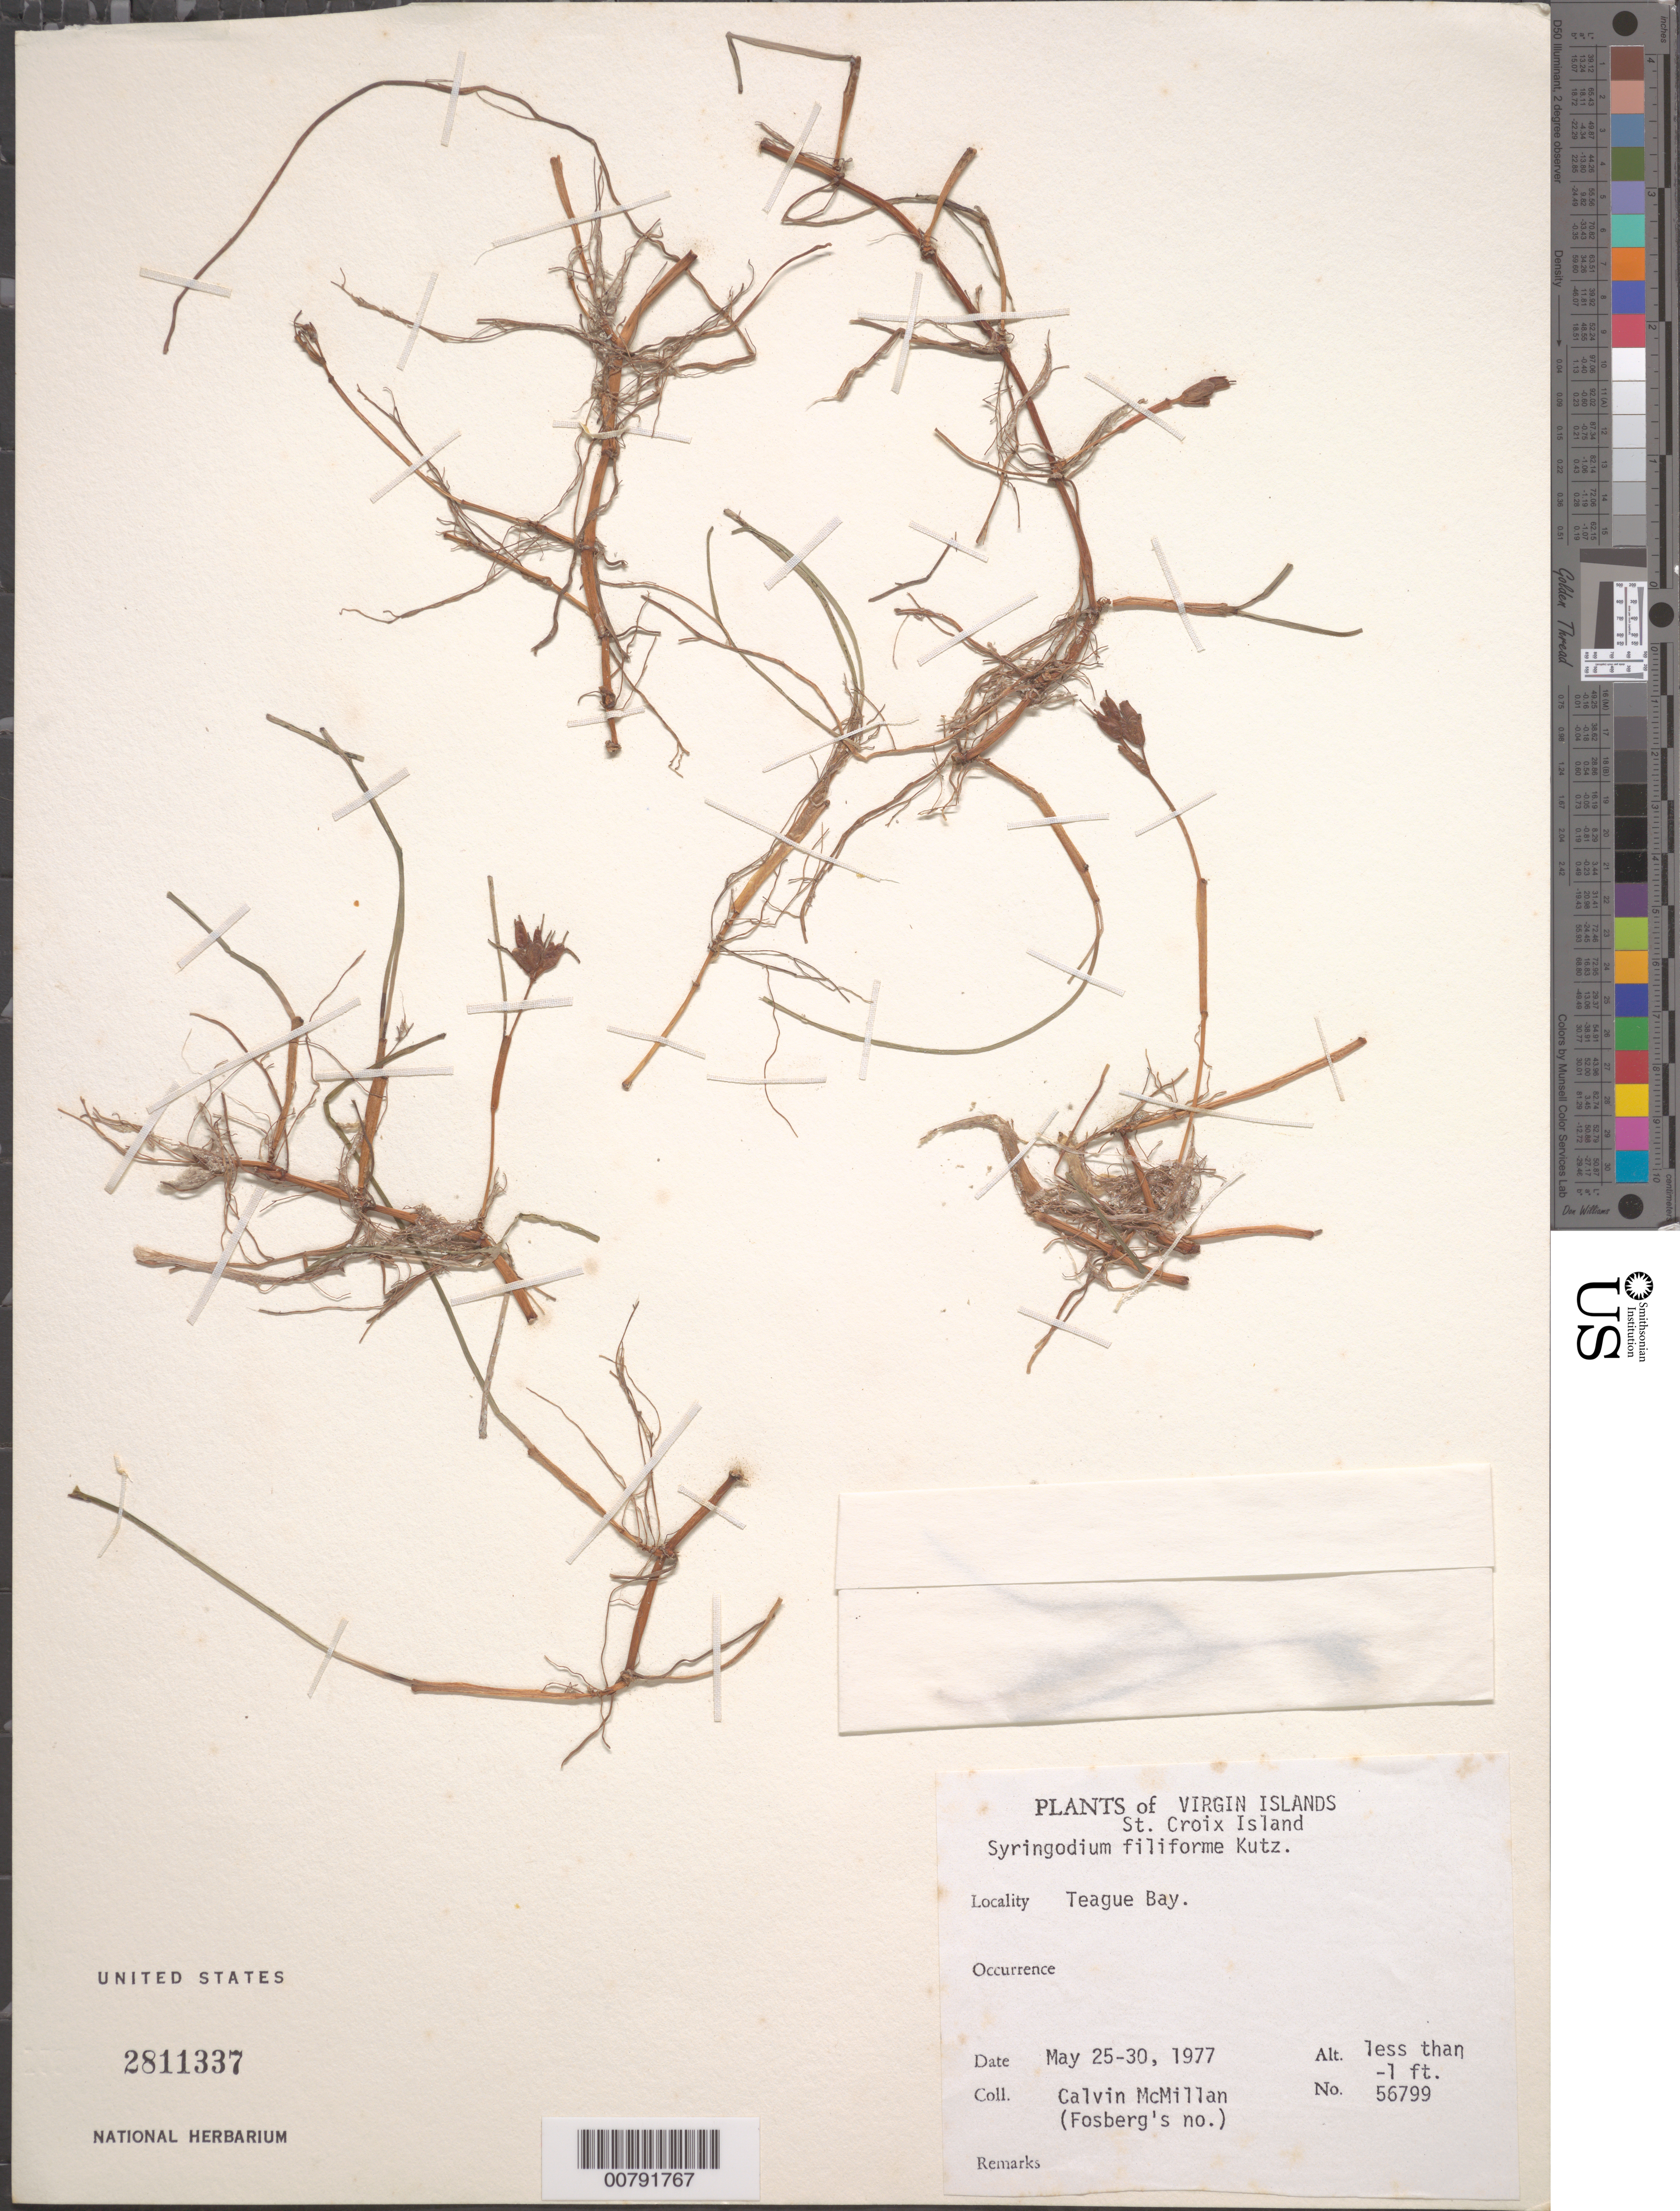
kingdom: Plantae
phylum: Tracheophyta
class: Liliopsida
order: Alismatales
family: Cymodoceaceae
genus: Syringodium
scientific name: Syringodium filiforme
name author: Kütz.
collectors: C. McMillan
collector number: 56799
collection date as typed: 25 May 1977 to 30 May 1977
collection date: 1977-05-25/1977-05-30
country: U.S. Virgin Islands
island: St. Croix I.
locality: Teague Bay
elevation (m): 0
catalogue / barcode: US 2811337